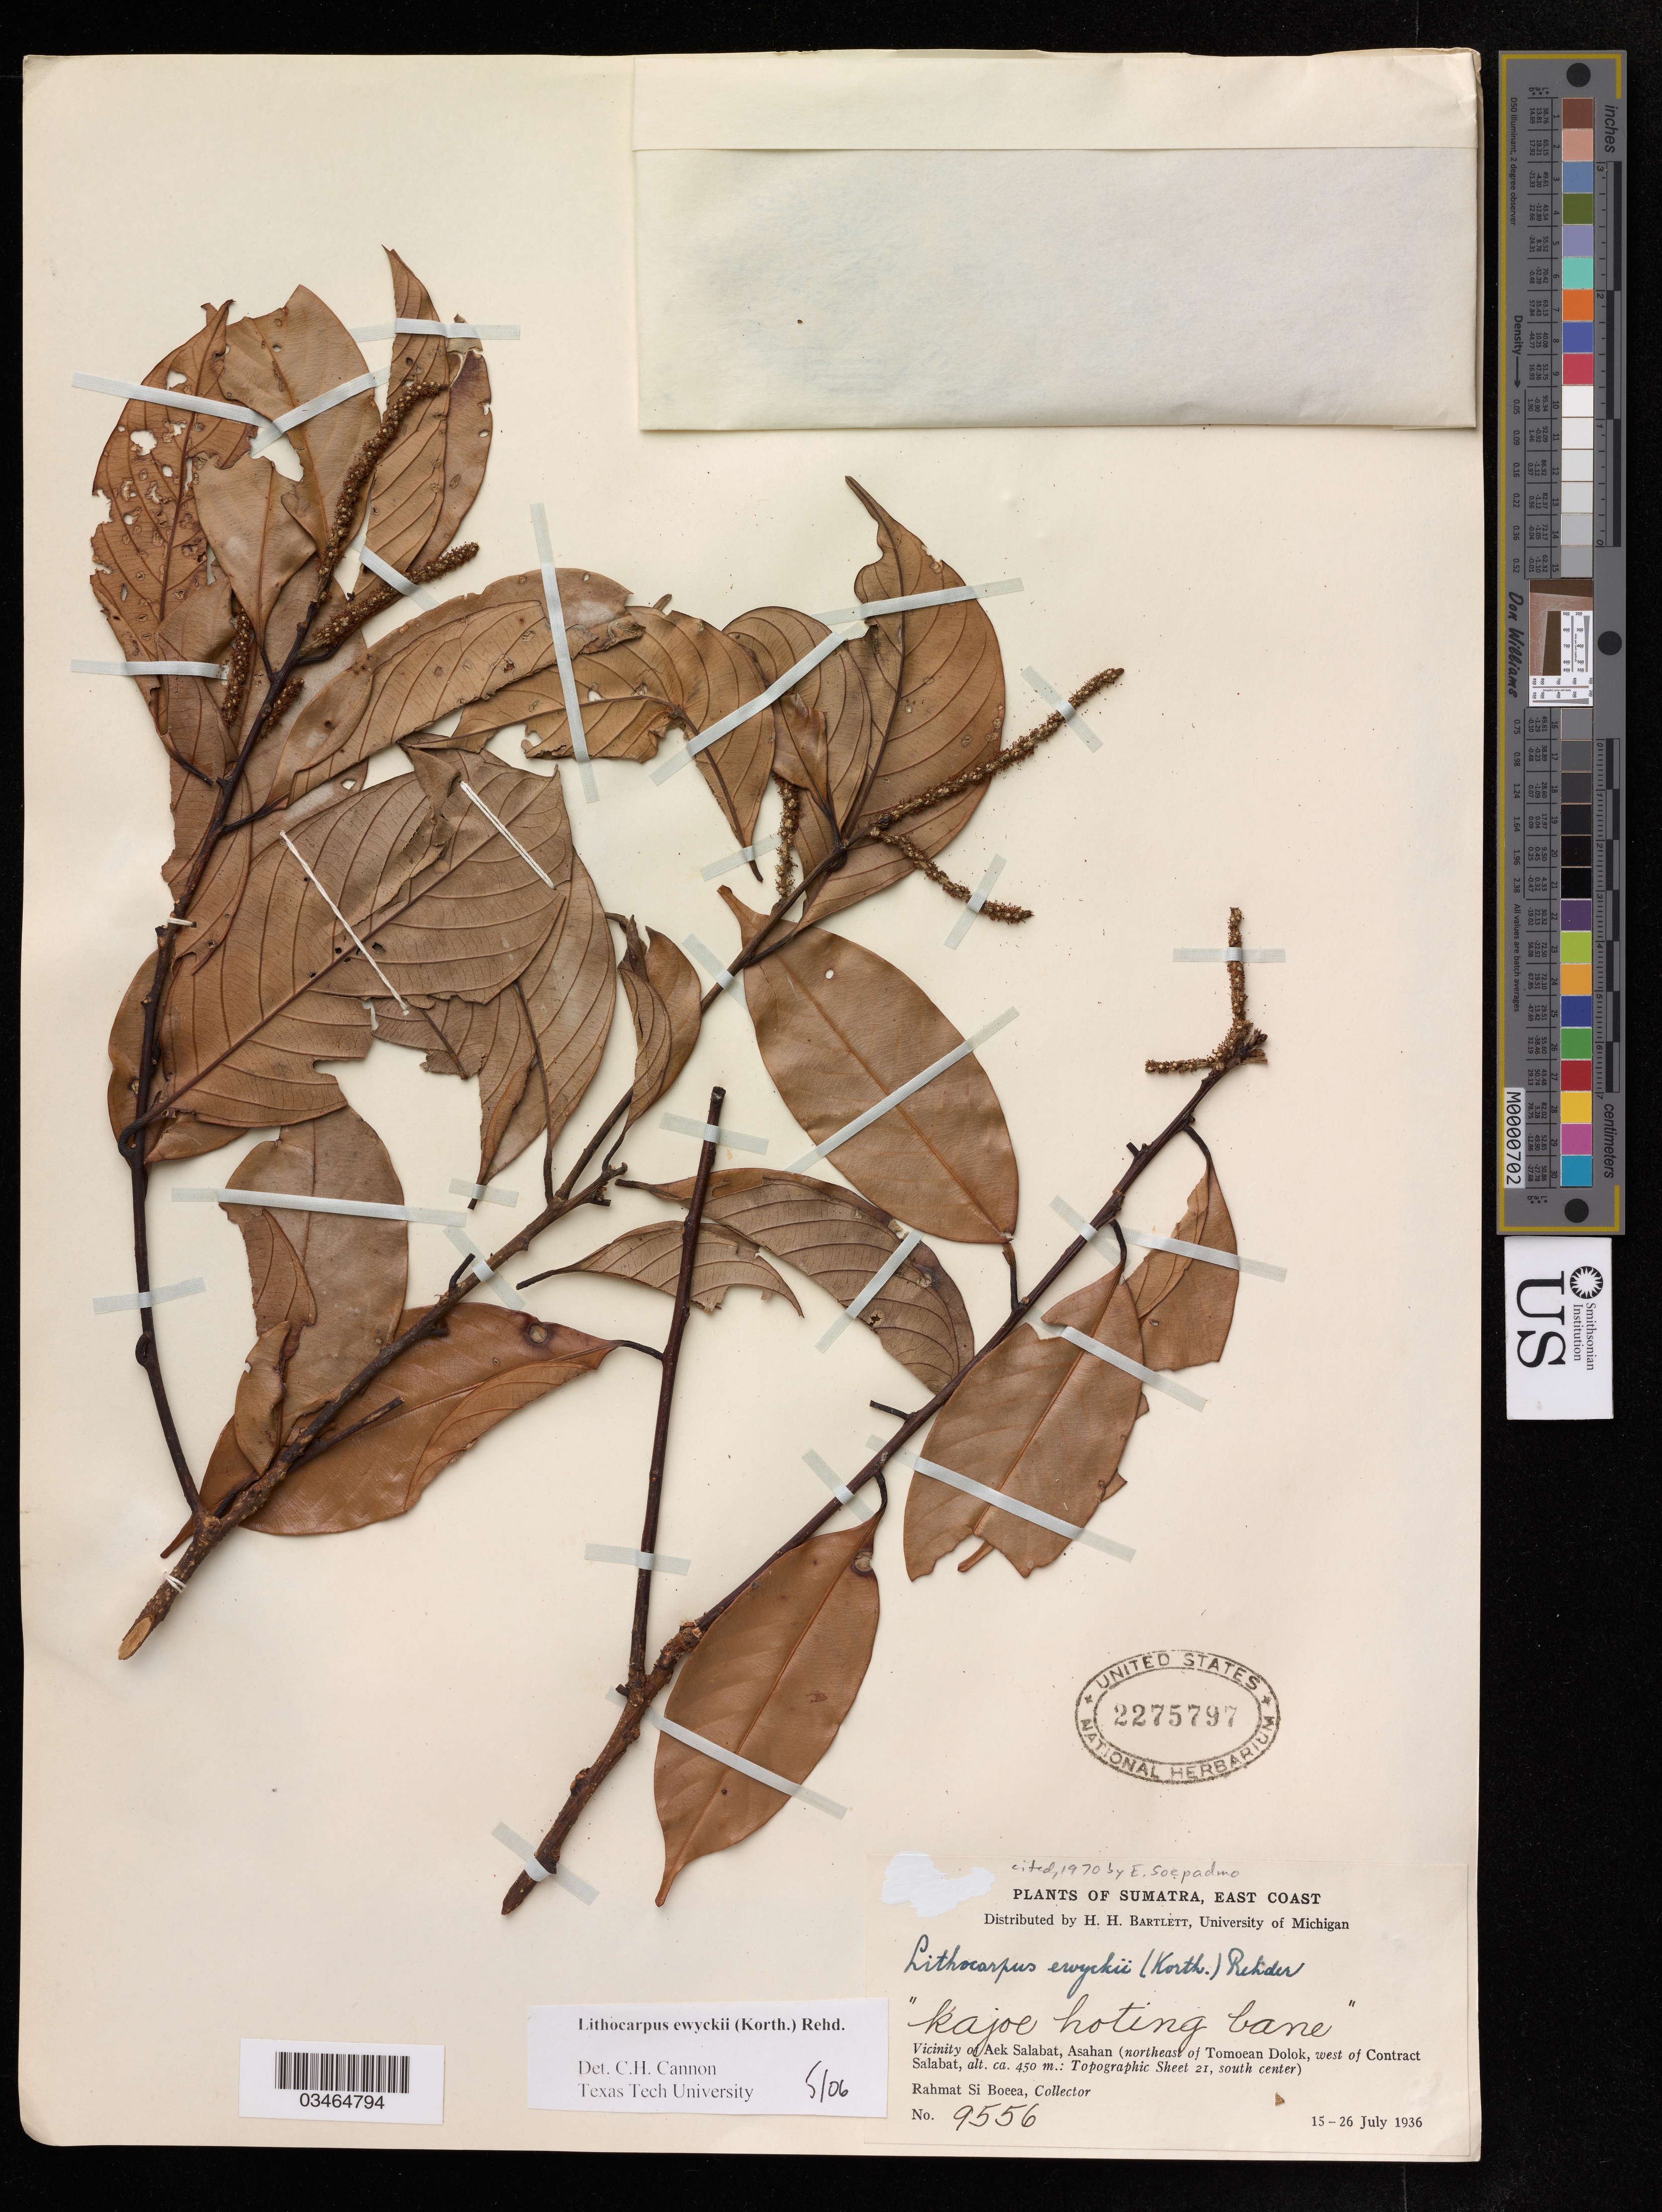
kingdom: Plantae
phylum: Tracheophyta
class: Magnoliopsida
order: Fagales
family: Fagaceae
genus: Lithocarpus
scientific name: Lithocarpus ewyckii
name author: (Korth.) Rehder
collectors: Rahmat Si Boeea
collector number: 9556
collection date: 1936-07-15/1936-07-26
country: Indonesia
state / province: Sumatra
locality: East Coast, Vicinity of Aek Salabat, Asahan (northeast of Tomoean Dolok, west of Contract Salabat, alt. ca. 450 m.).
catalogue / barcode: US 2275797